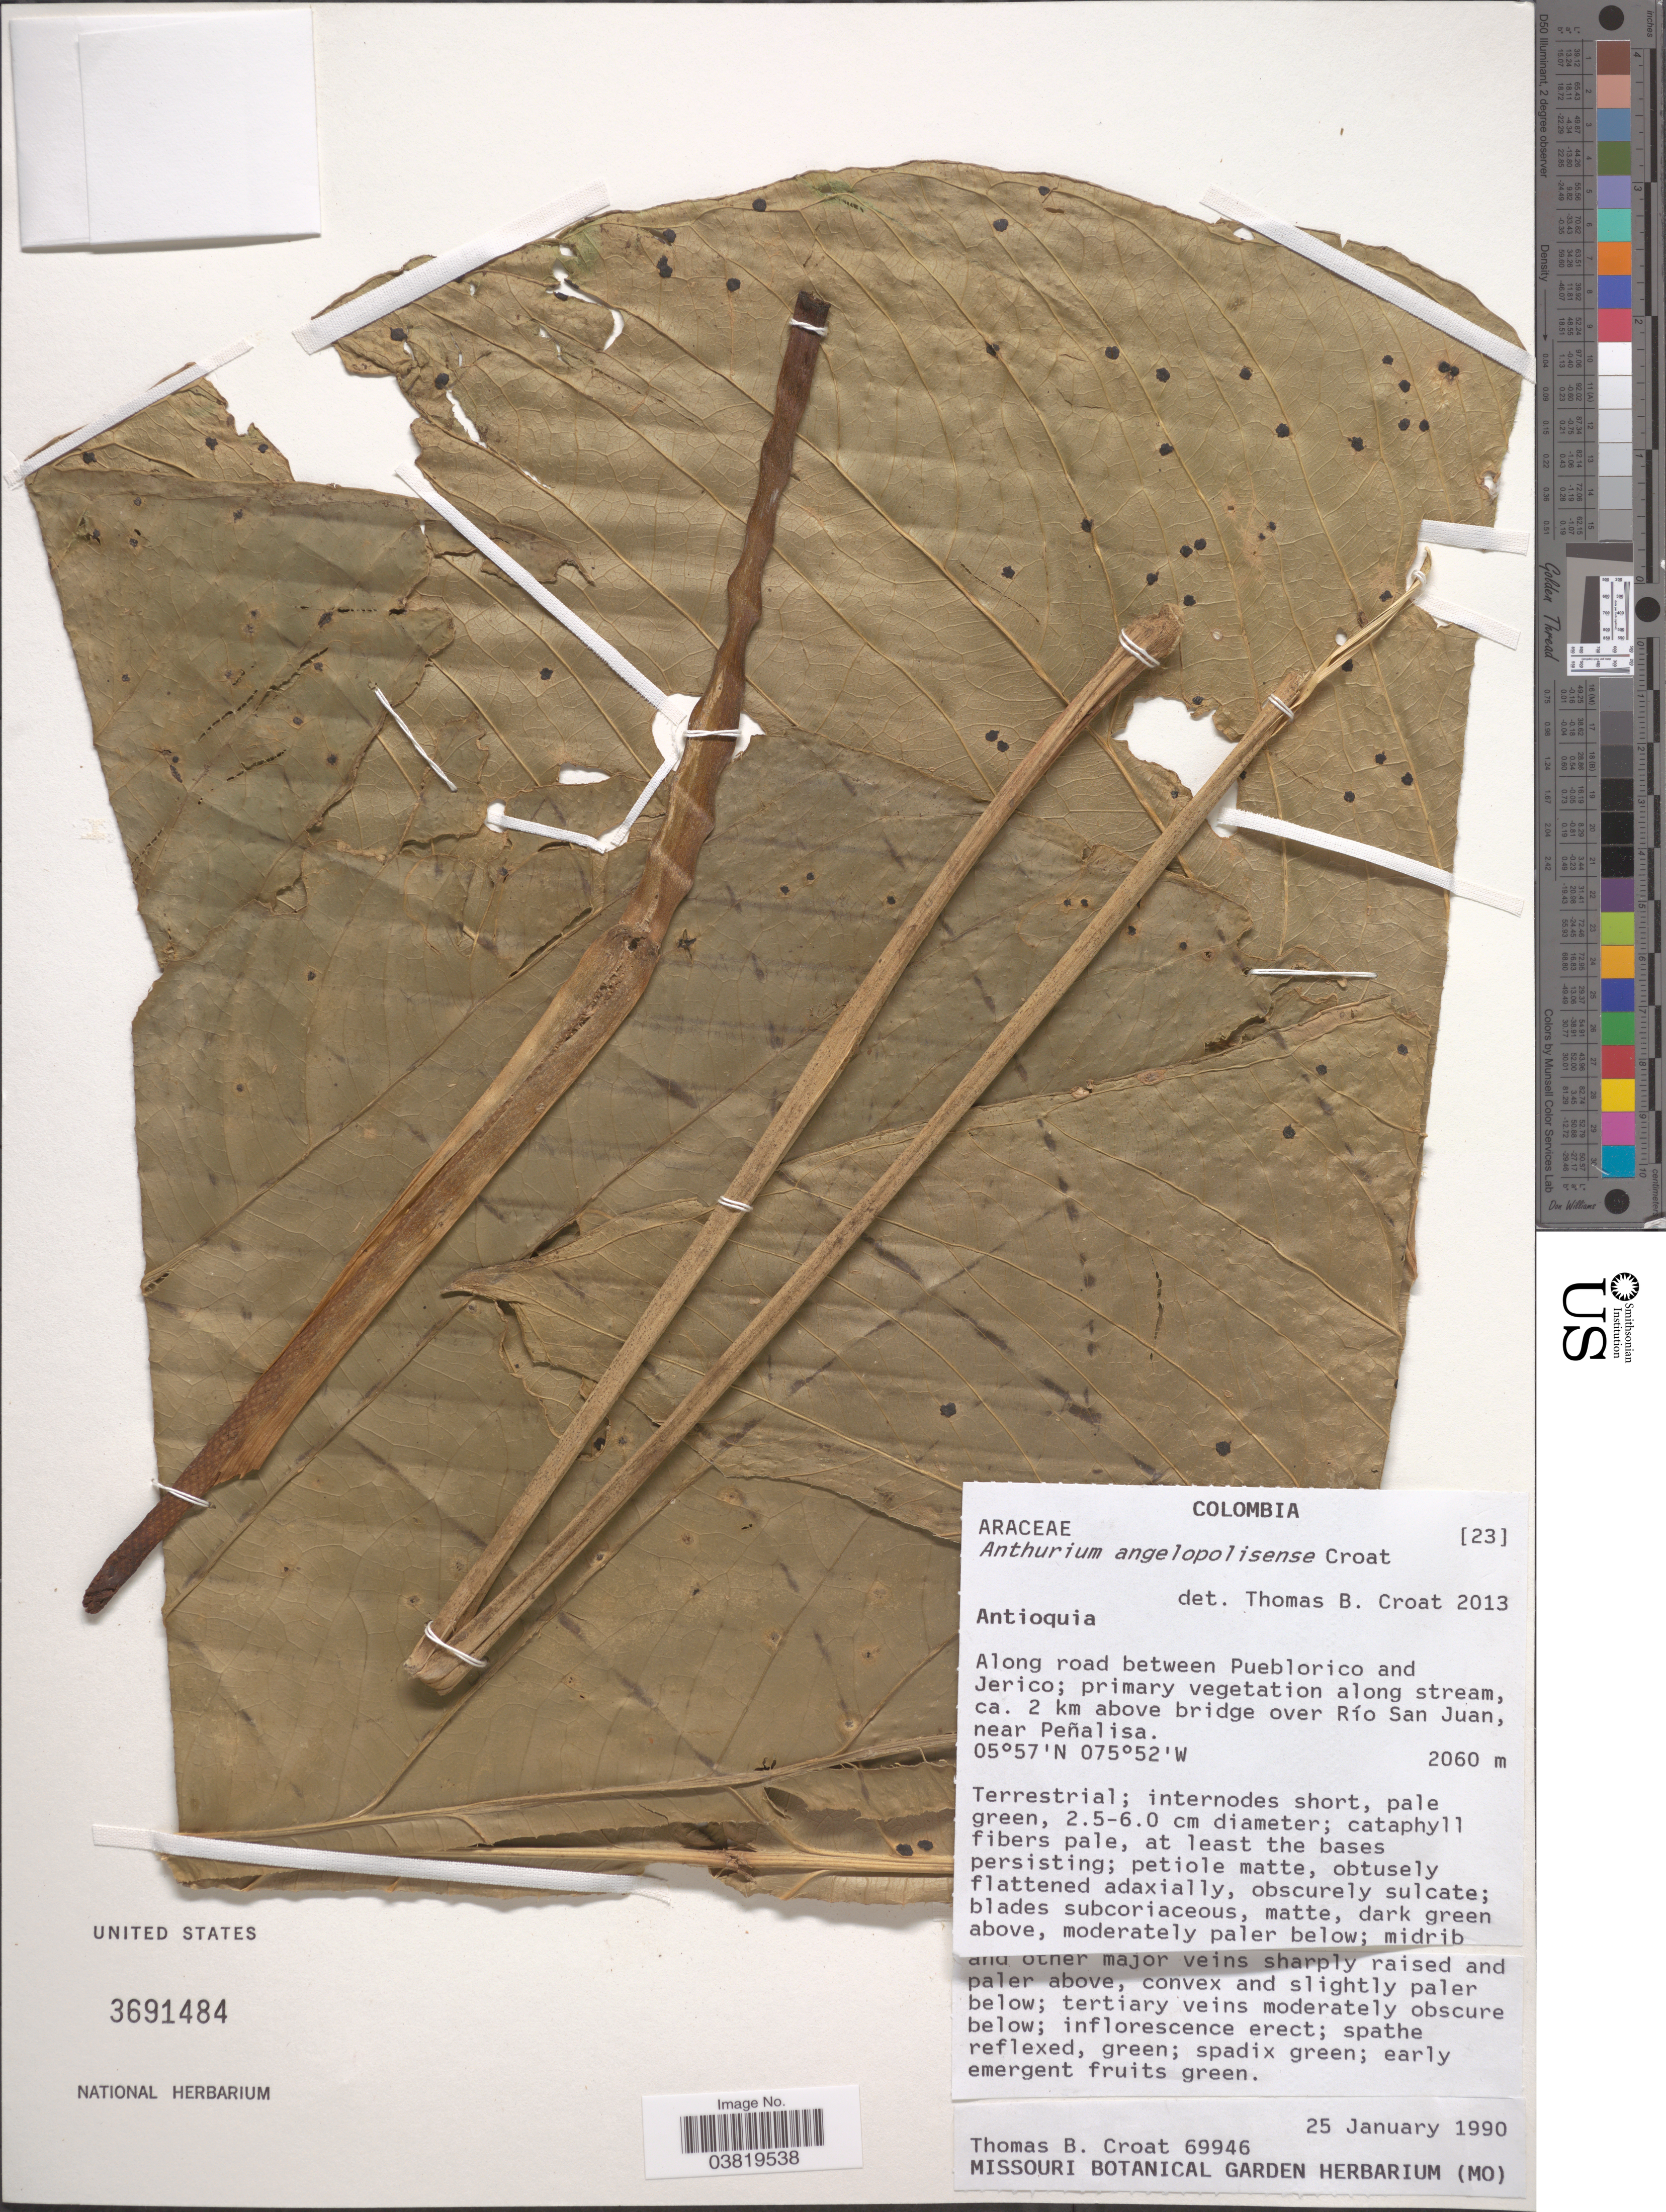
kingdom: Plantae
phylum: Tracheophyta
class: Liliopsida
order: Alismatales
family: Araceae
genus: Anthurium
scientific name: Anthurium angelopolisense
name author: Croat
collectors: T. B. Croat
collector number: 69946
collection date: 1990-01-25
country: Colombia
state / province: Antioquia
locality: Along road between Pueblorico and Jerico; ca. 2 km above bridge over Río San Juan, near Peñalisa.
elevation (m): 2060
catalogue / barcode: US 3691484